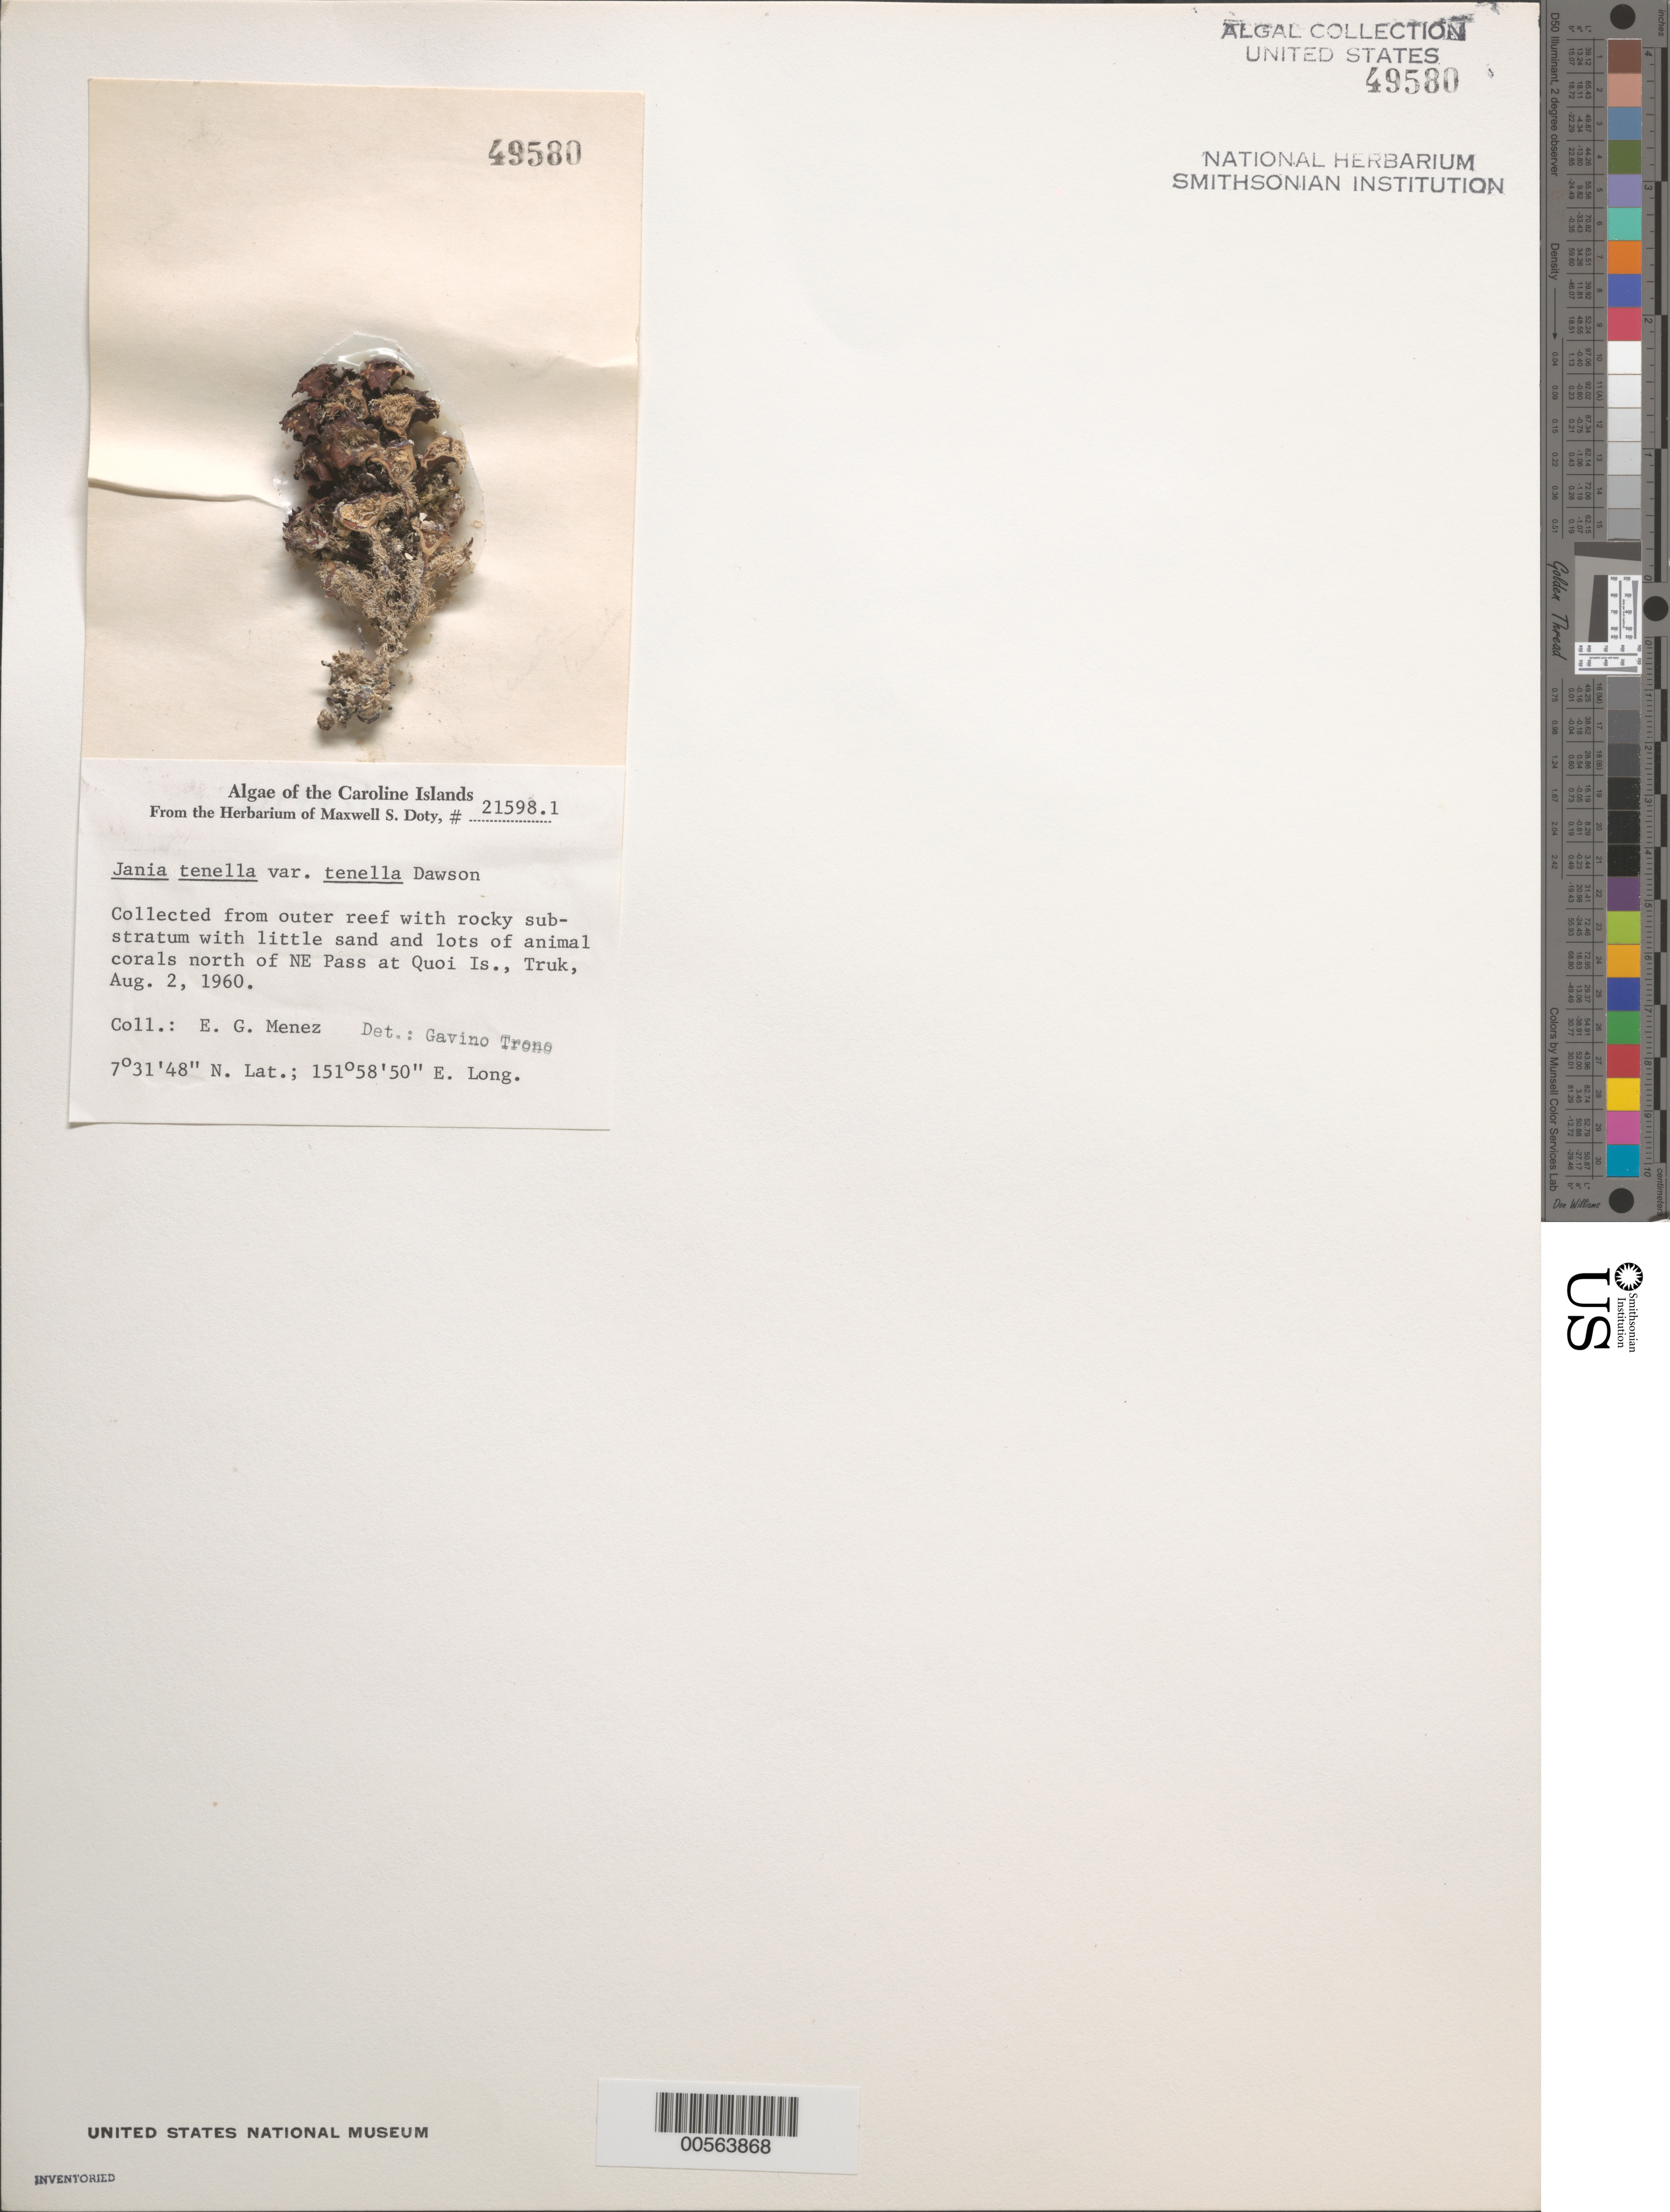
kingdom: Plantae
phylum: Rhodophyta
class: Florideophyceae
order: Corallinales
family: Corallinaceae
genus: Jania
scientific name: Jania tenella var. tenella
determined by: Trono, Gavino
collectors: Meñez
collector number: MSD 21598.1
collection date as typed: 02 Aug 1960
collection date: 1960-08-02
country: Micronesia, Federated States of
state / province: Truk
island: Truk (Chuuk) Is.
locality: Quoi Islet, N of Northeast pass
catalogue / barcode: US 49580